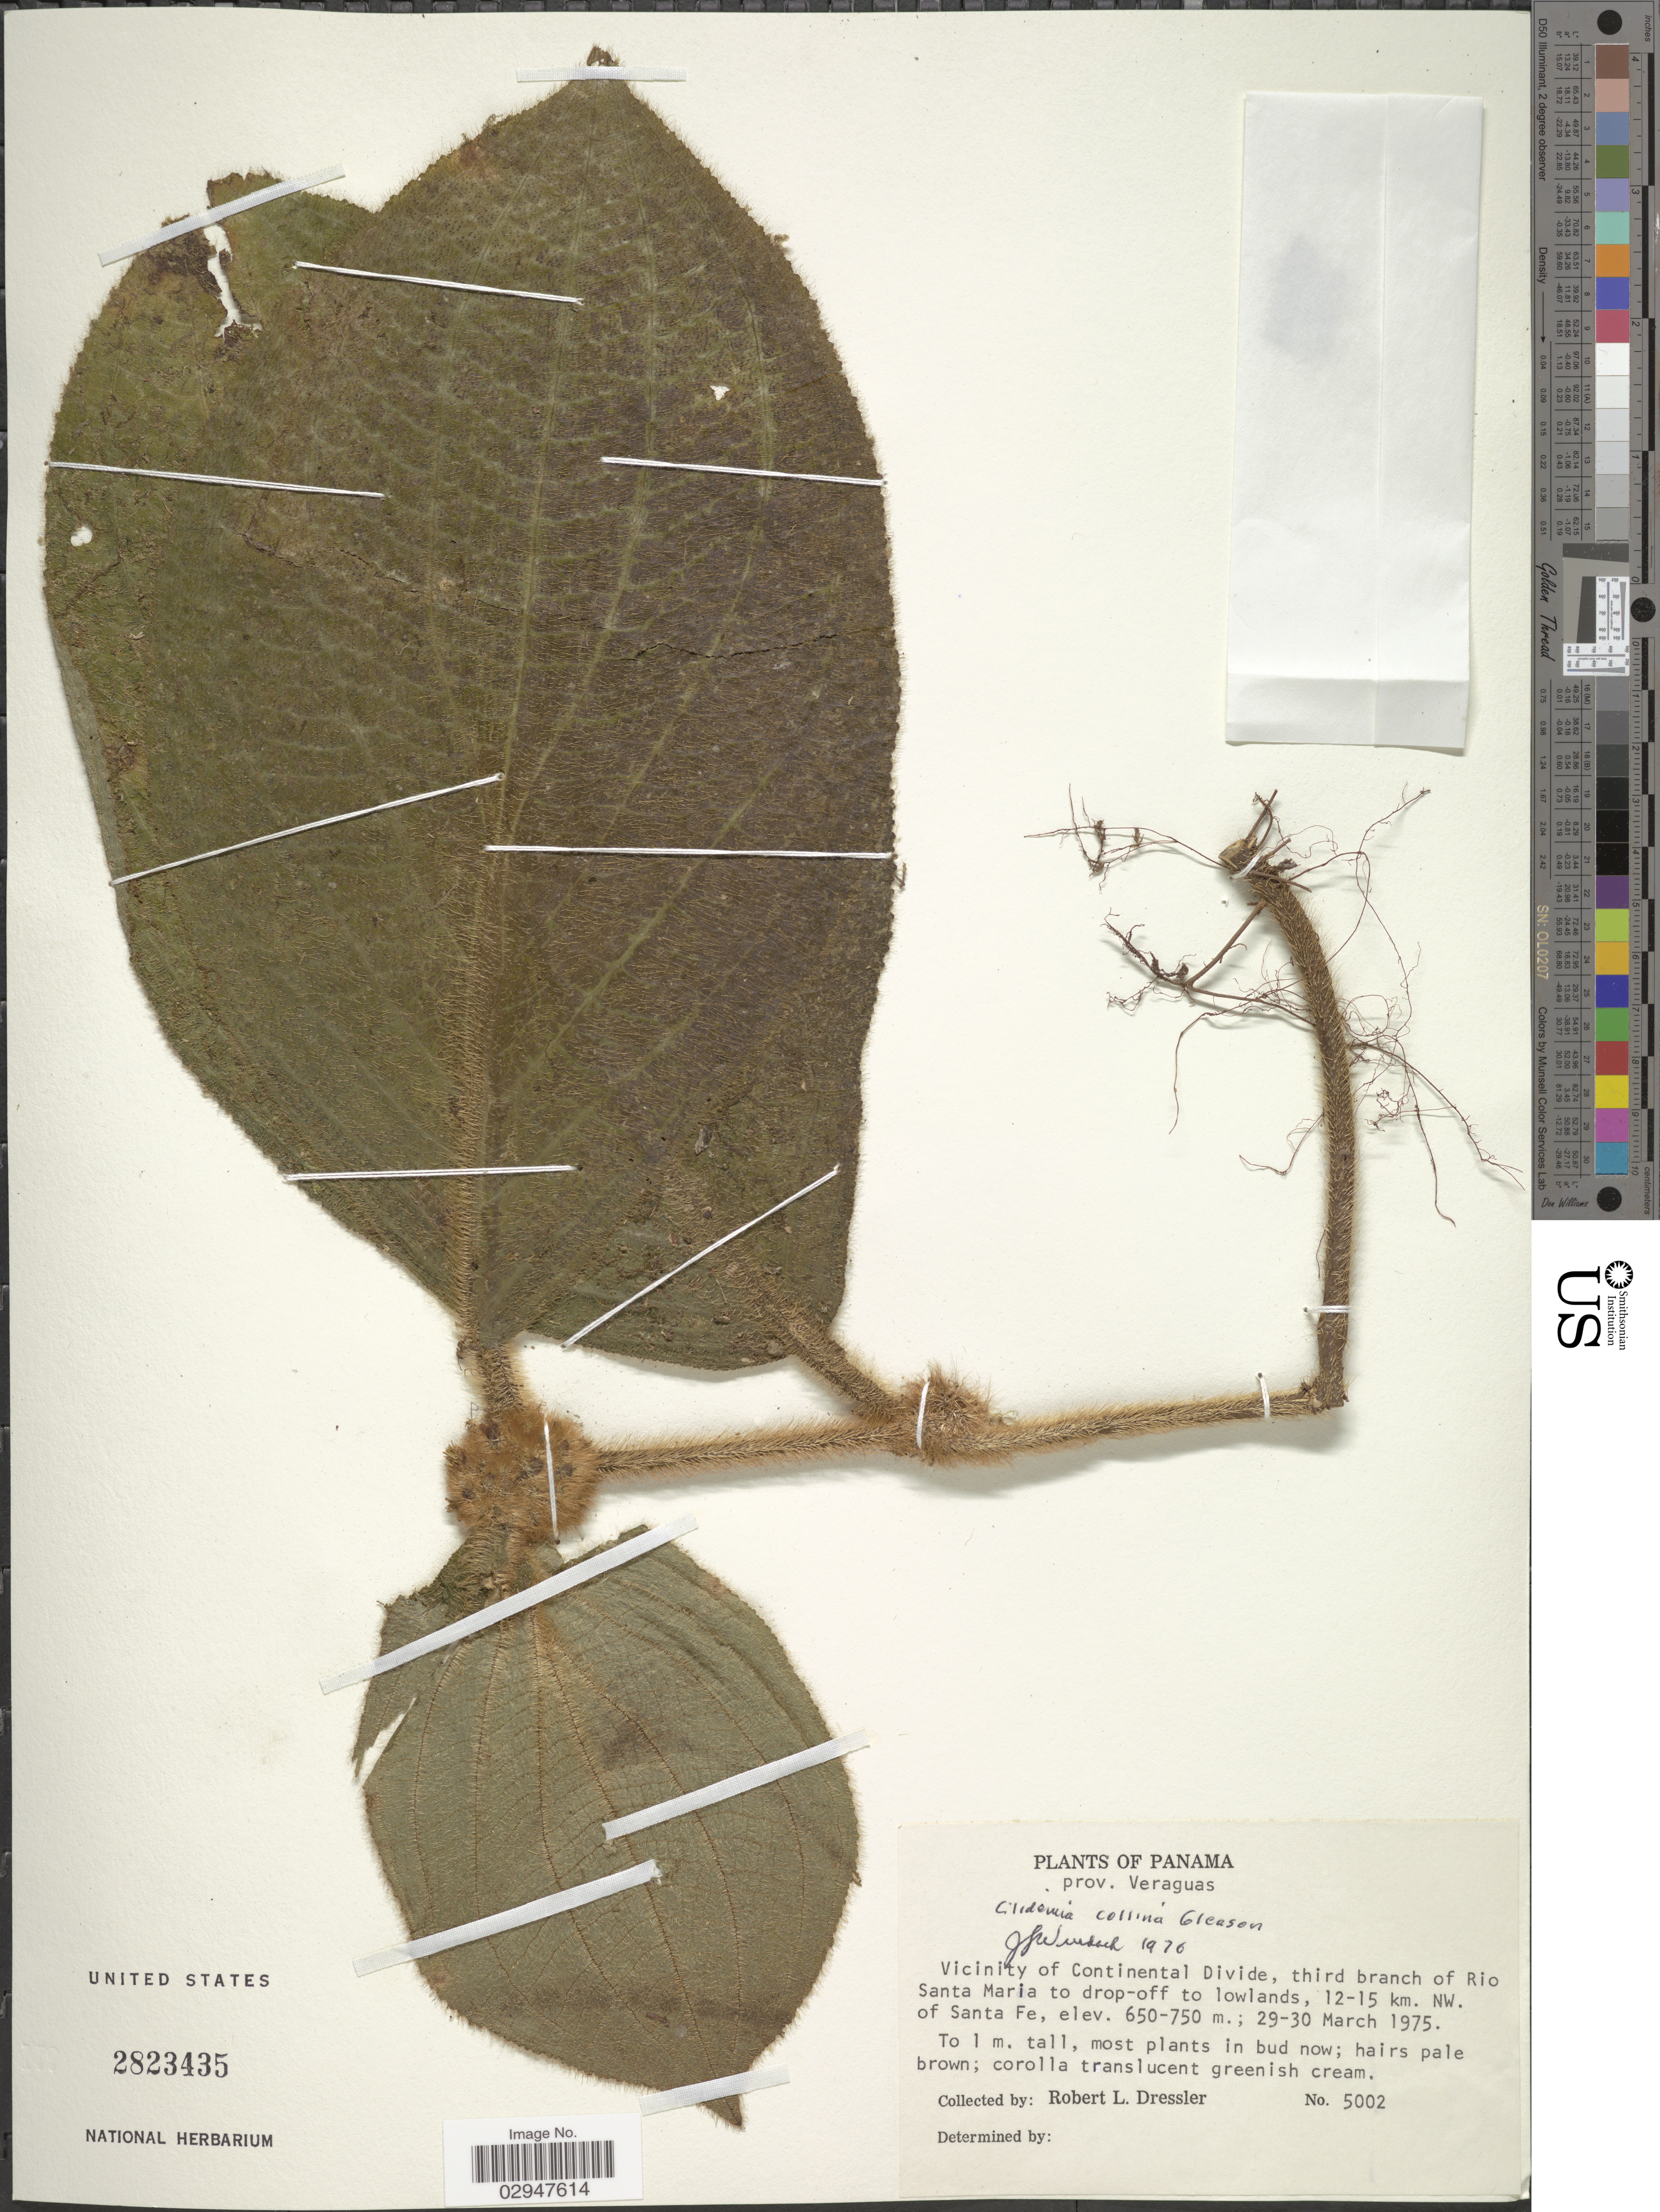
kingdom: Plantae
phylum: Tracheophyta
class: Magnoliopsida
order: Myrtales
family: Melastomataceae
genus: Clidemia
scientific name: Clidemia collina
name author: Gleason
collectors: R. Dressler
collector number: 5002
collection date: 1975-03-29/1975-03-30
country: Panama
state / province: Veraguas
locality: Vicinity of Continental Divide, third branch of Rio Santa Maria to drop-off to lowlands, 12-15 km. NW. of Santa Fe.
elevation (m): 650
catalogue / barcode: US 2823435